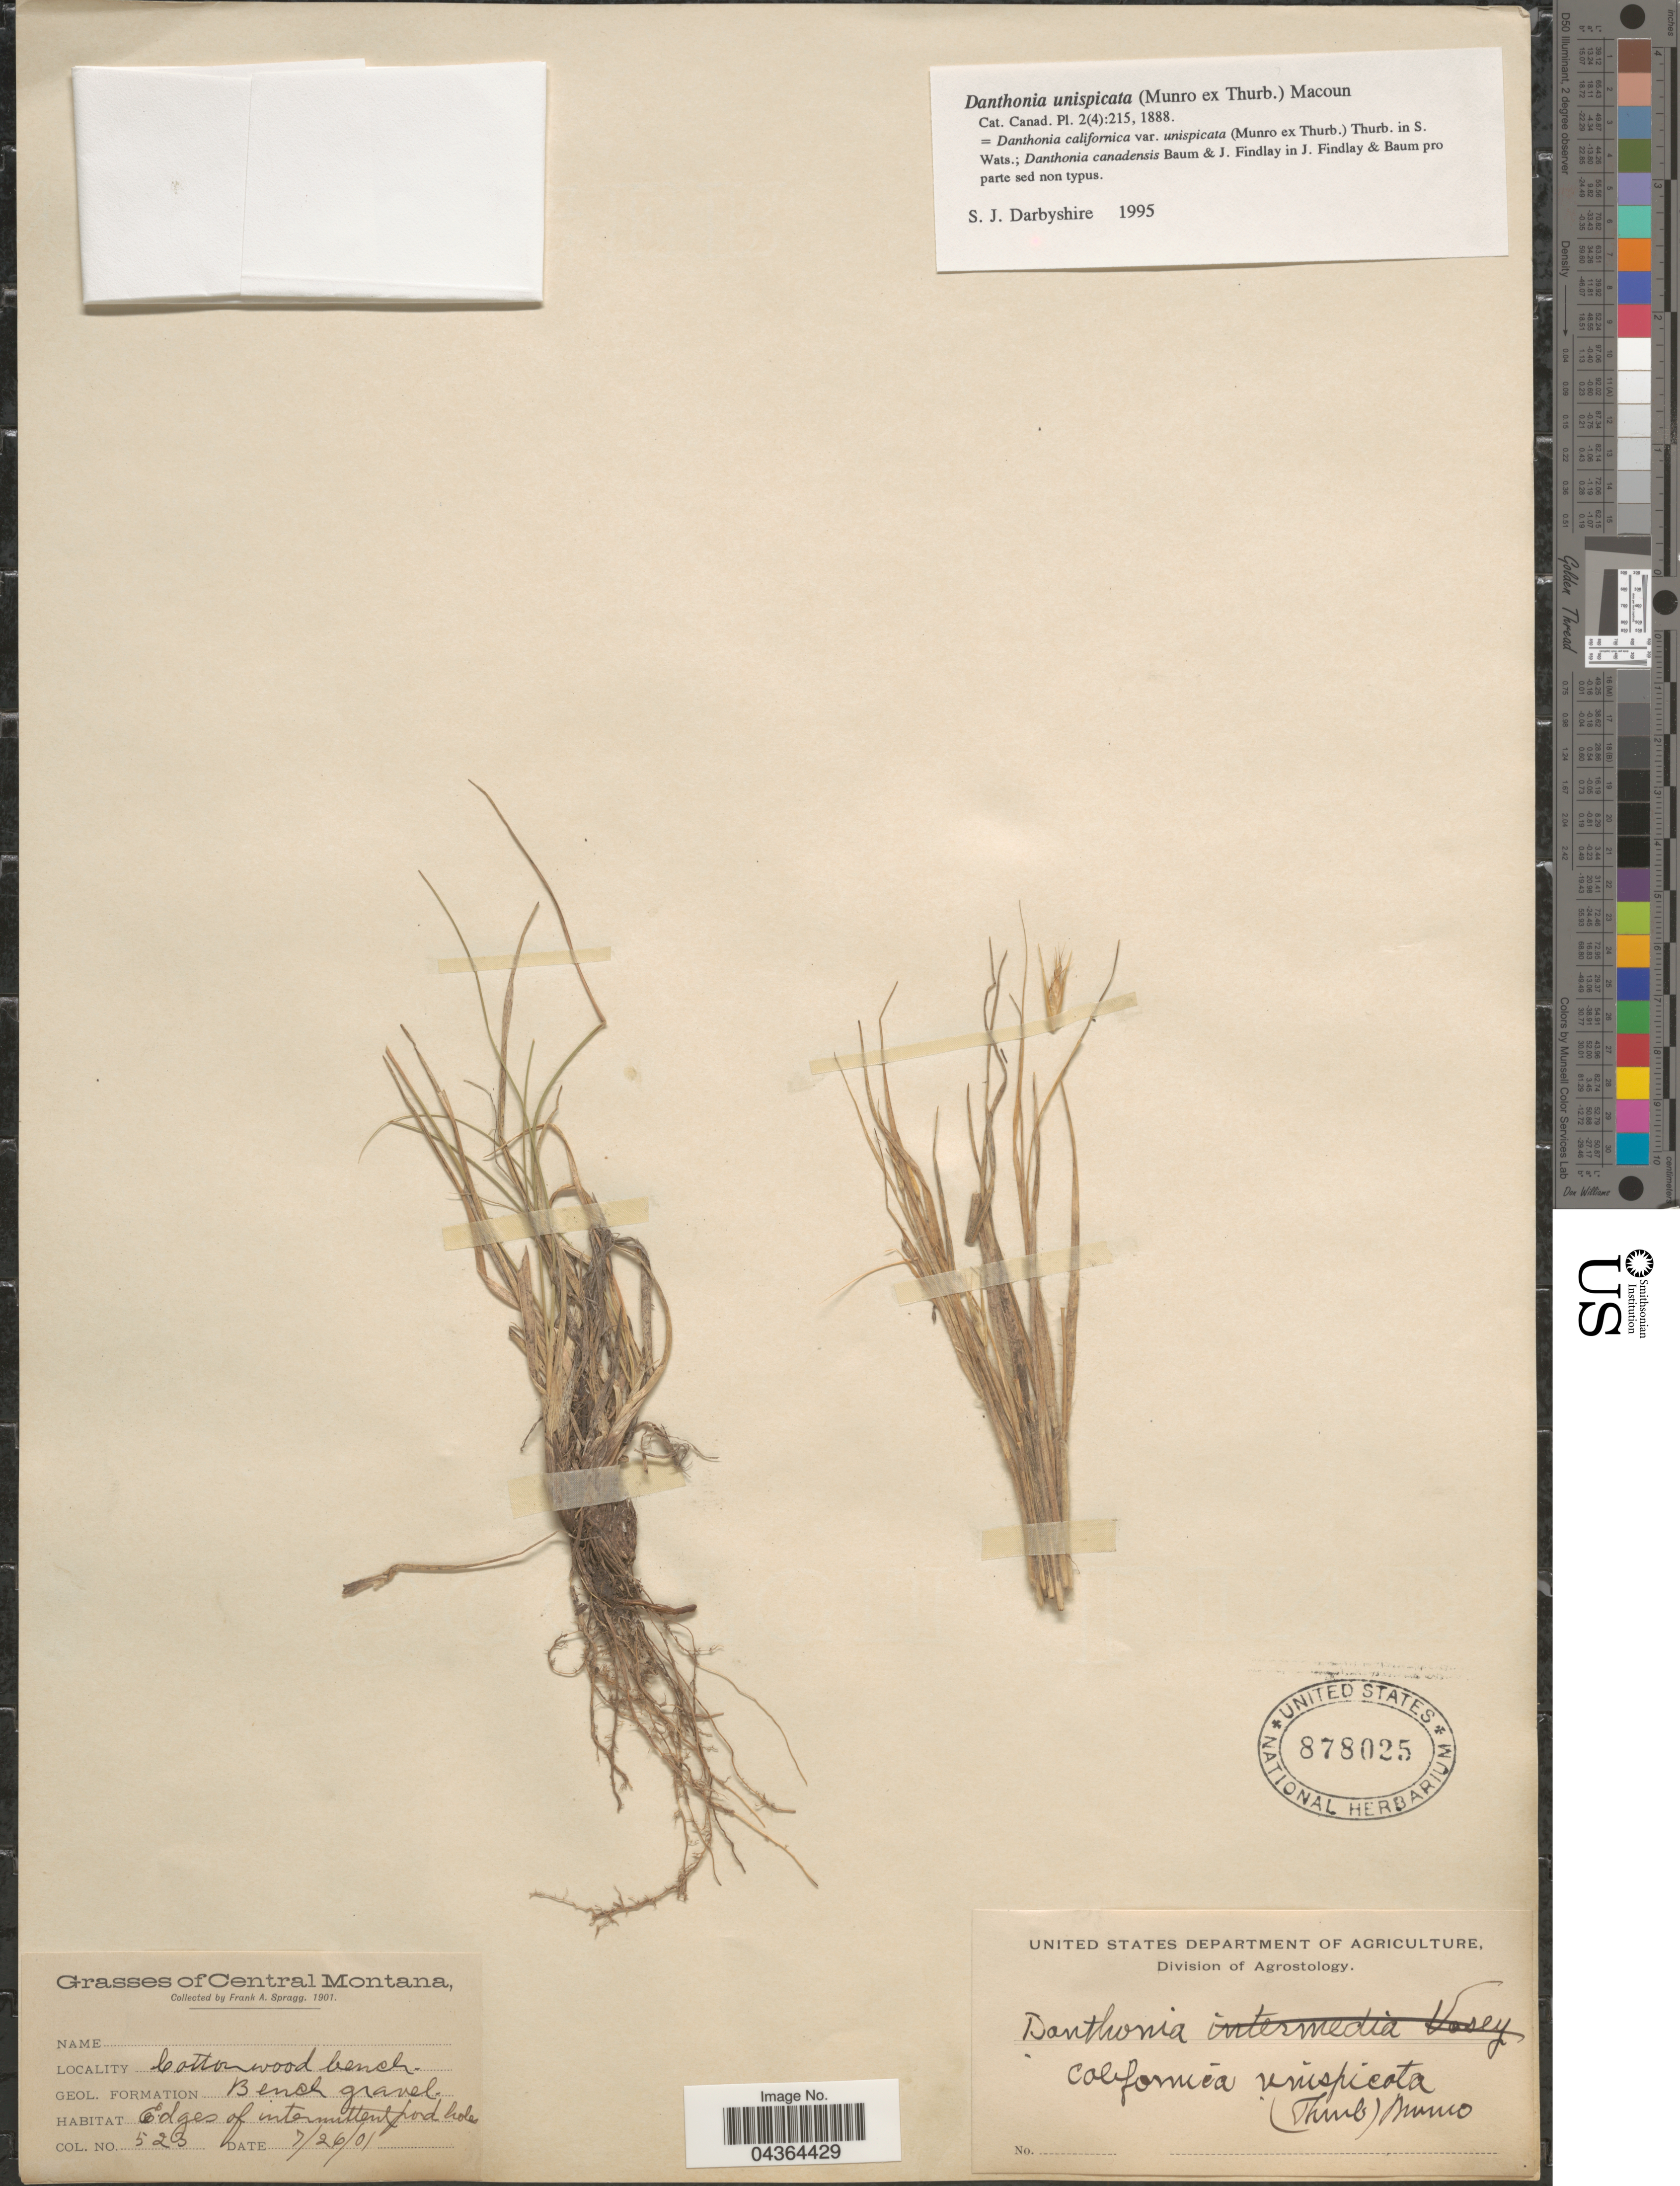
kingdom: Plantae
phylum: Tracheophyta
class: Liliopsida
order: Poales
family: Poaceae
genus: Danthonia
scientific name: Danthonia unispicata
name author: (Thurb.) Munro ex Macoun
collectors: F. Spragg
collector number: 523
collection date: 1901-07-26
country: United States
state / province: Montana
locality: Central Montana. Cottonwood bench. Geol. Formation Bench gravel. Edges of intermittent ford holes.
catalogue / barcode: US 878025